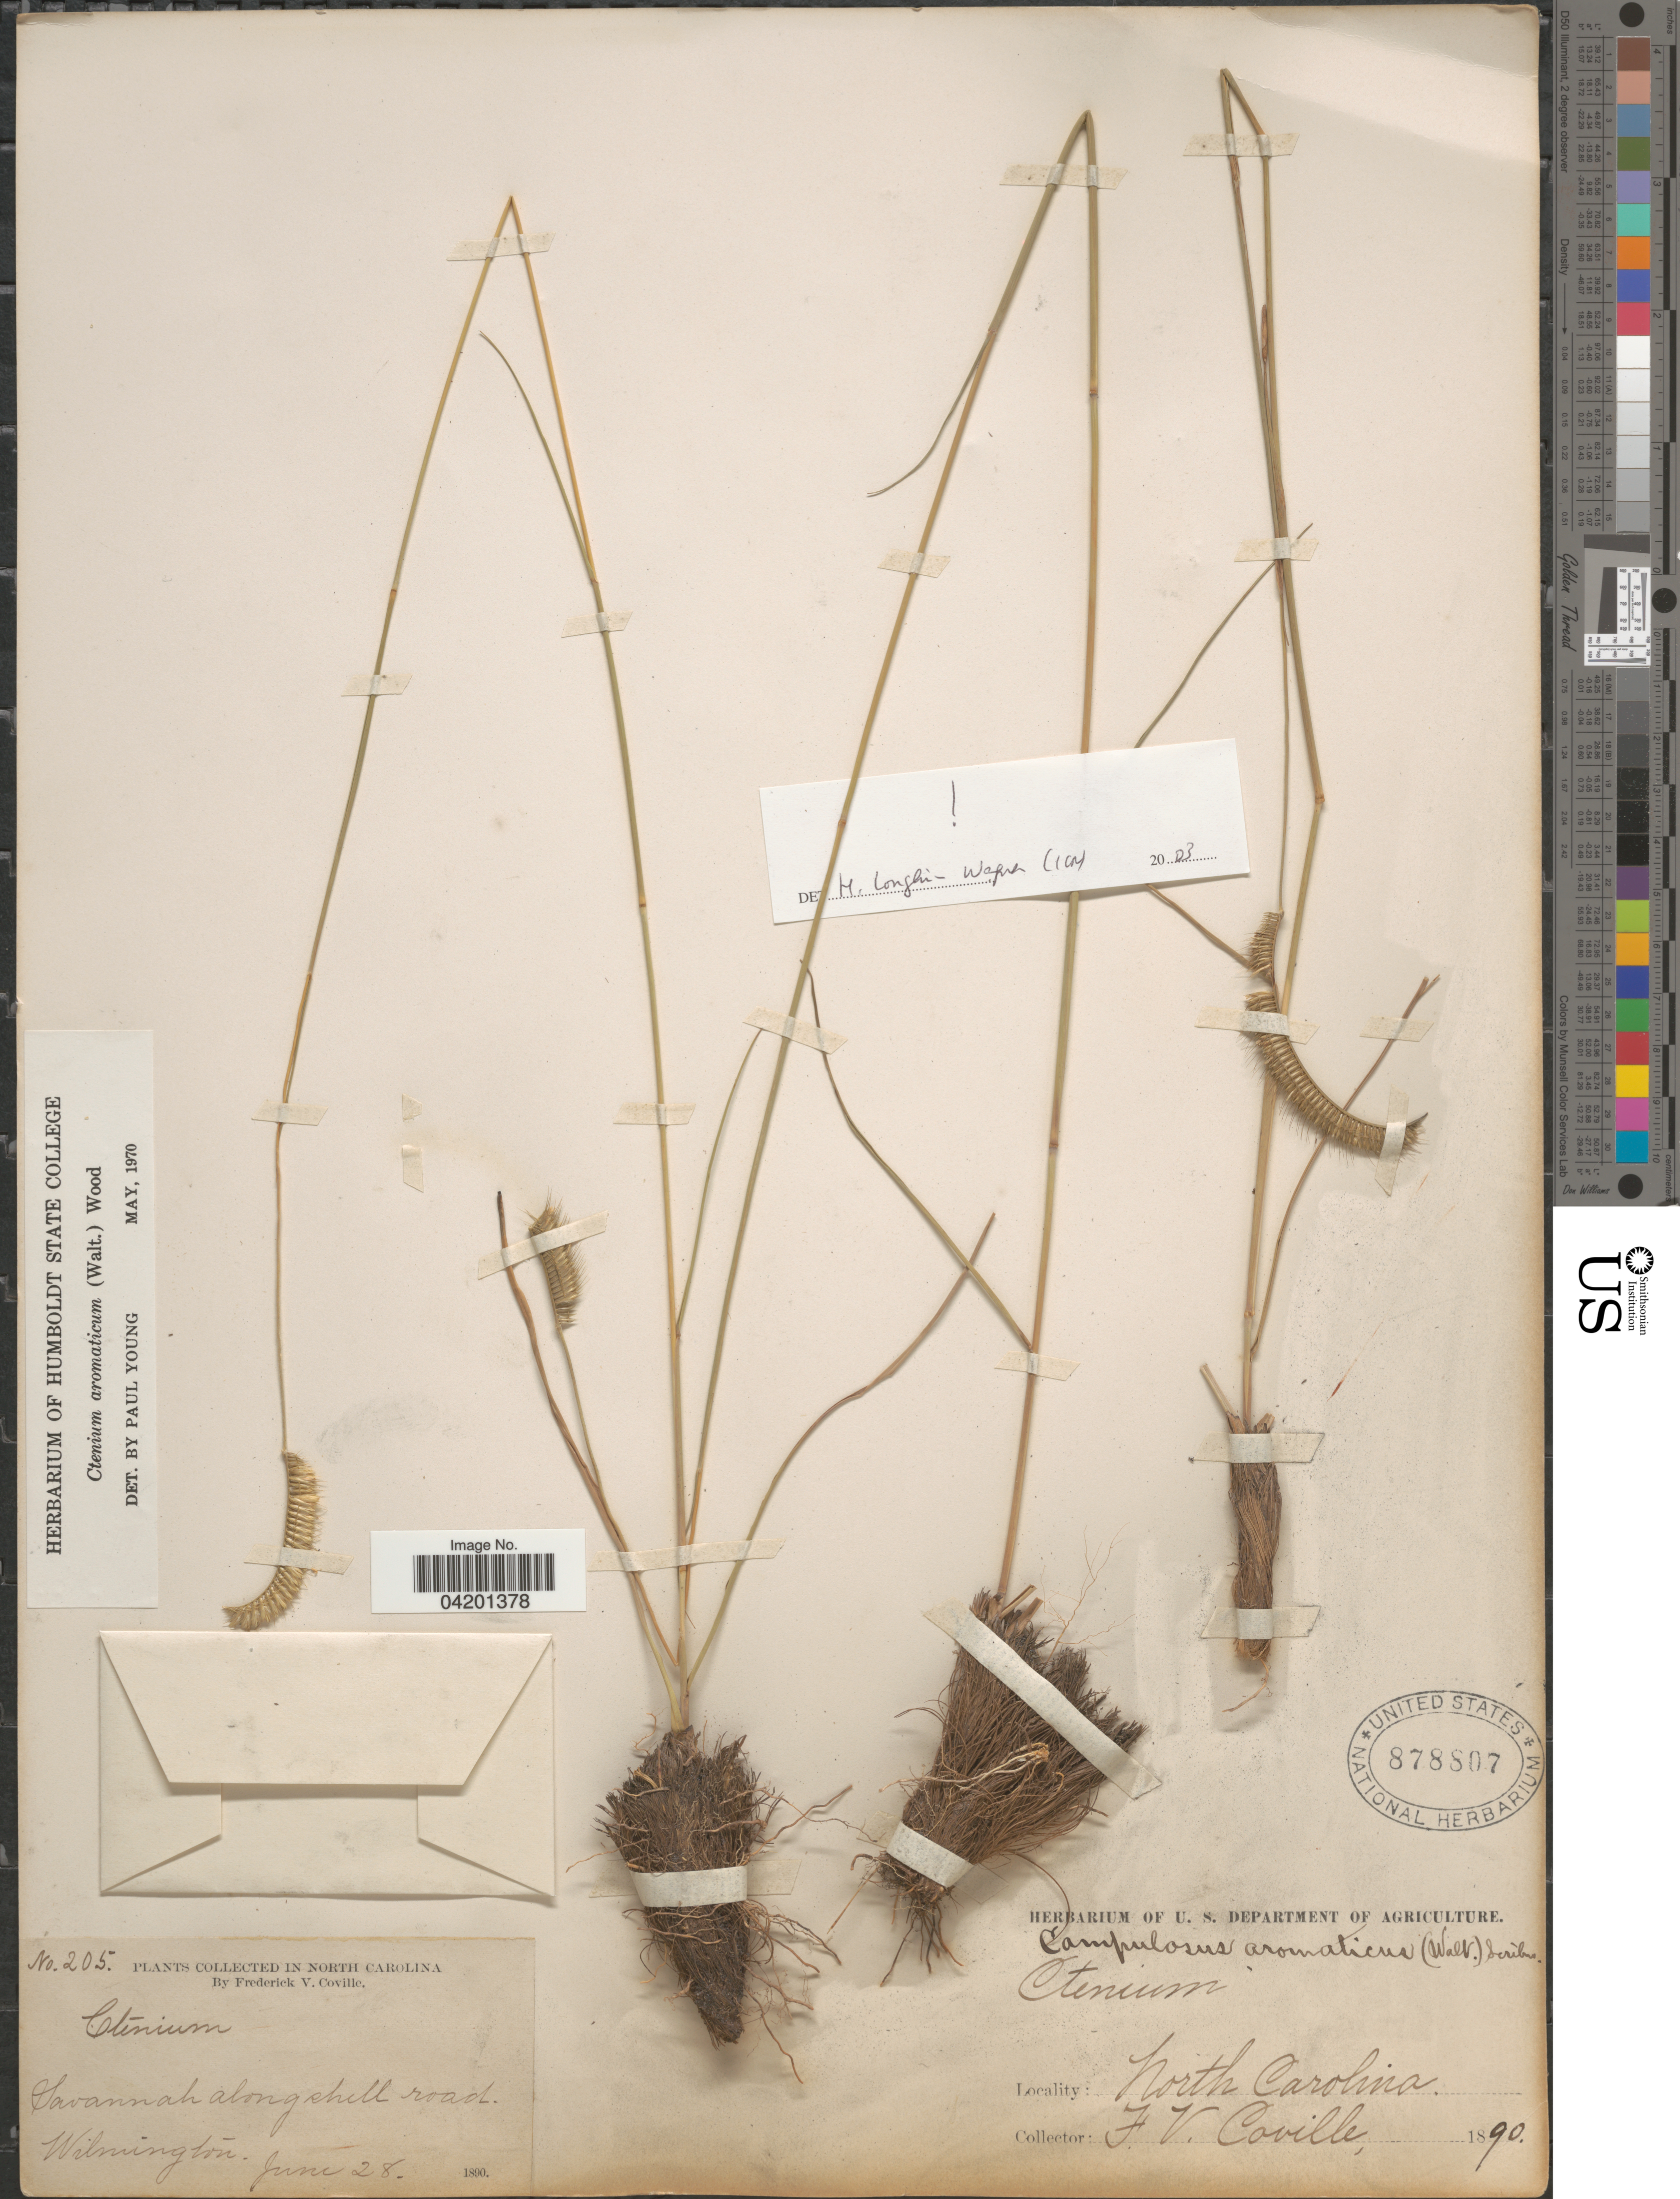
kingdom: Plantae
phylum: Tracheophyta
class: Liliopsida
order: Poales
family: Poaceae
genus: Ctenium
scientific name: Ctenium aromaticum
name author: (Walter) Alph. Wood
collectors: F. V. Coville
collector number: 205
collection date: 1890-06-28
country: United States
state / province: North Carolina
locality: Savannah along shell road. Wilmington.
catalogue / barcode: US 878807